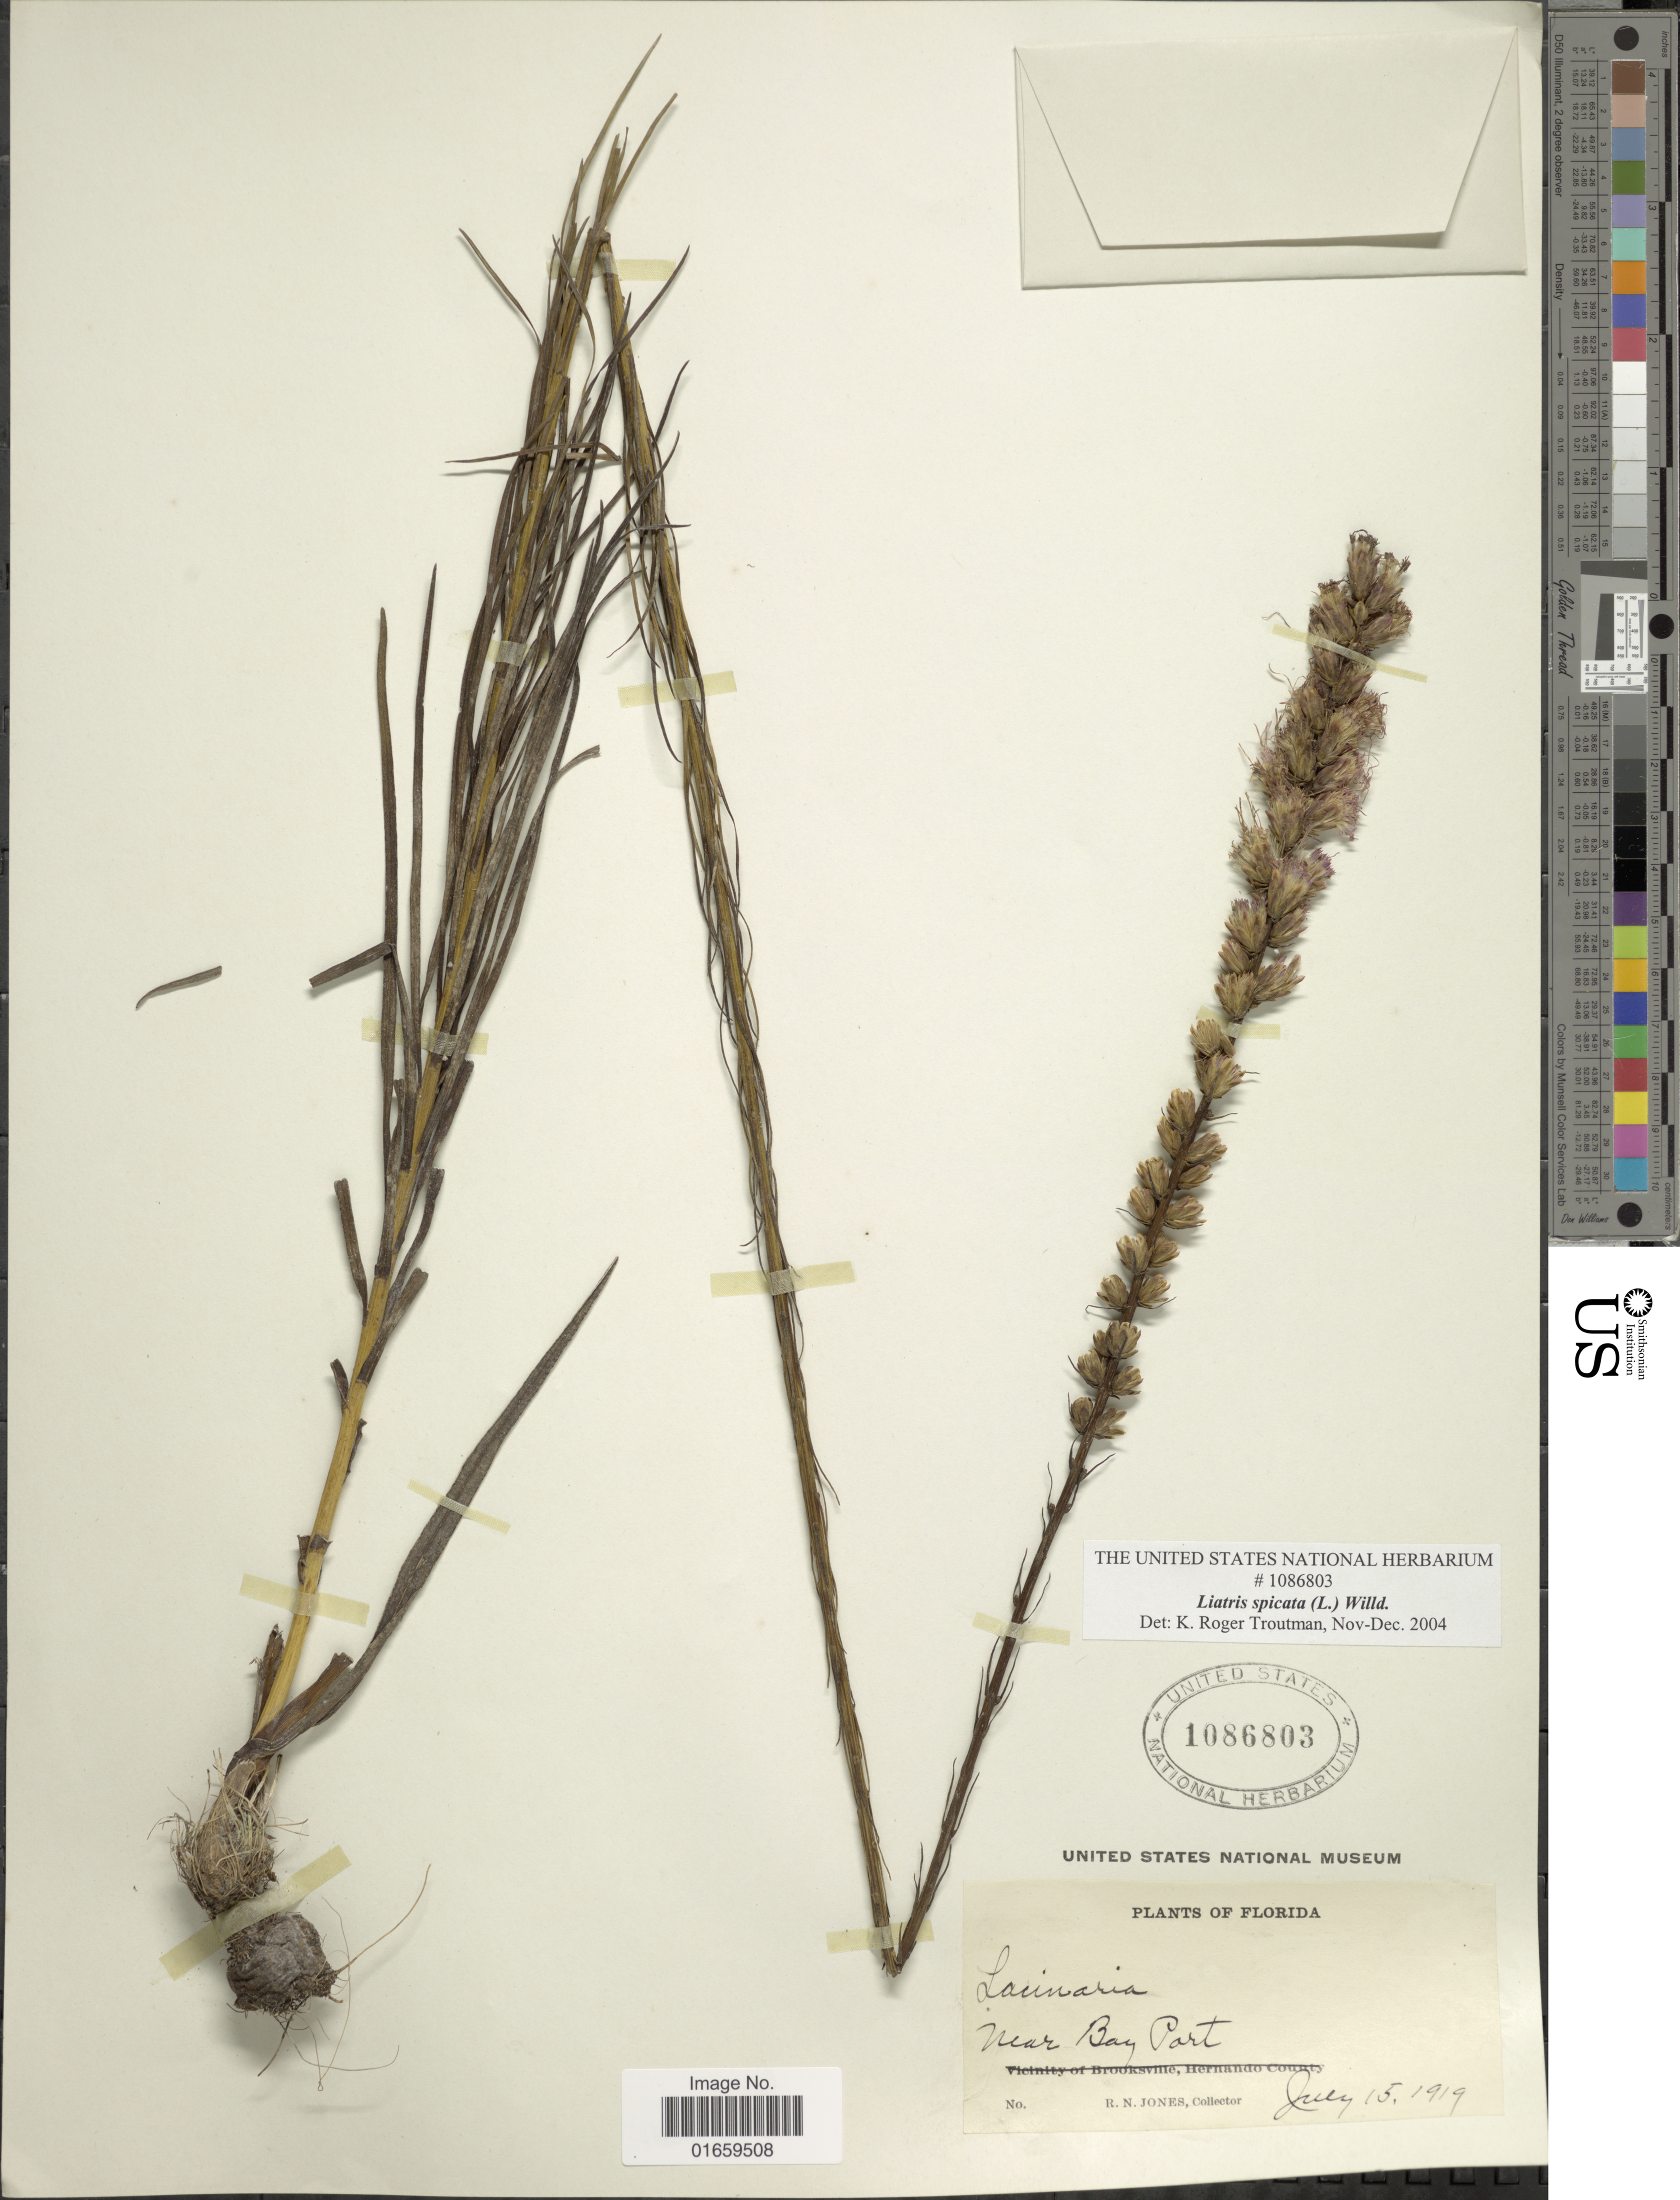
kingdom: Plantae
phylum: Tracheophyta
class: Magnoliopsida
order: Asterales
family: Asteraceae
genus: Liatris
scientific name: Liatris spicata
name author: (L.) Willd.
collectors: R. N. Jones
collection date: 1919-07-15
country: United States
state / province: Florida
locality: Near Bay Part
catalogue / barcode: US 1086803